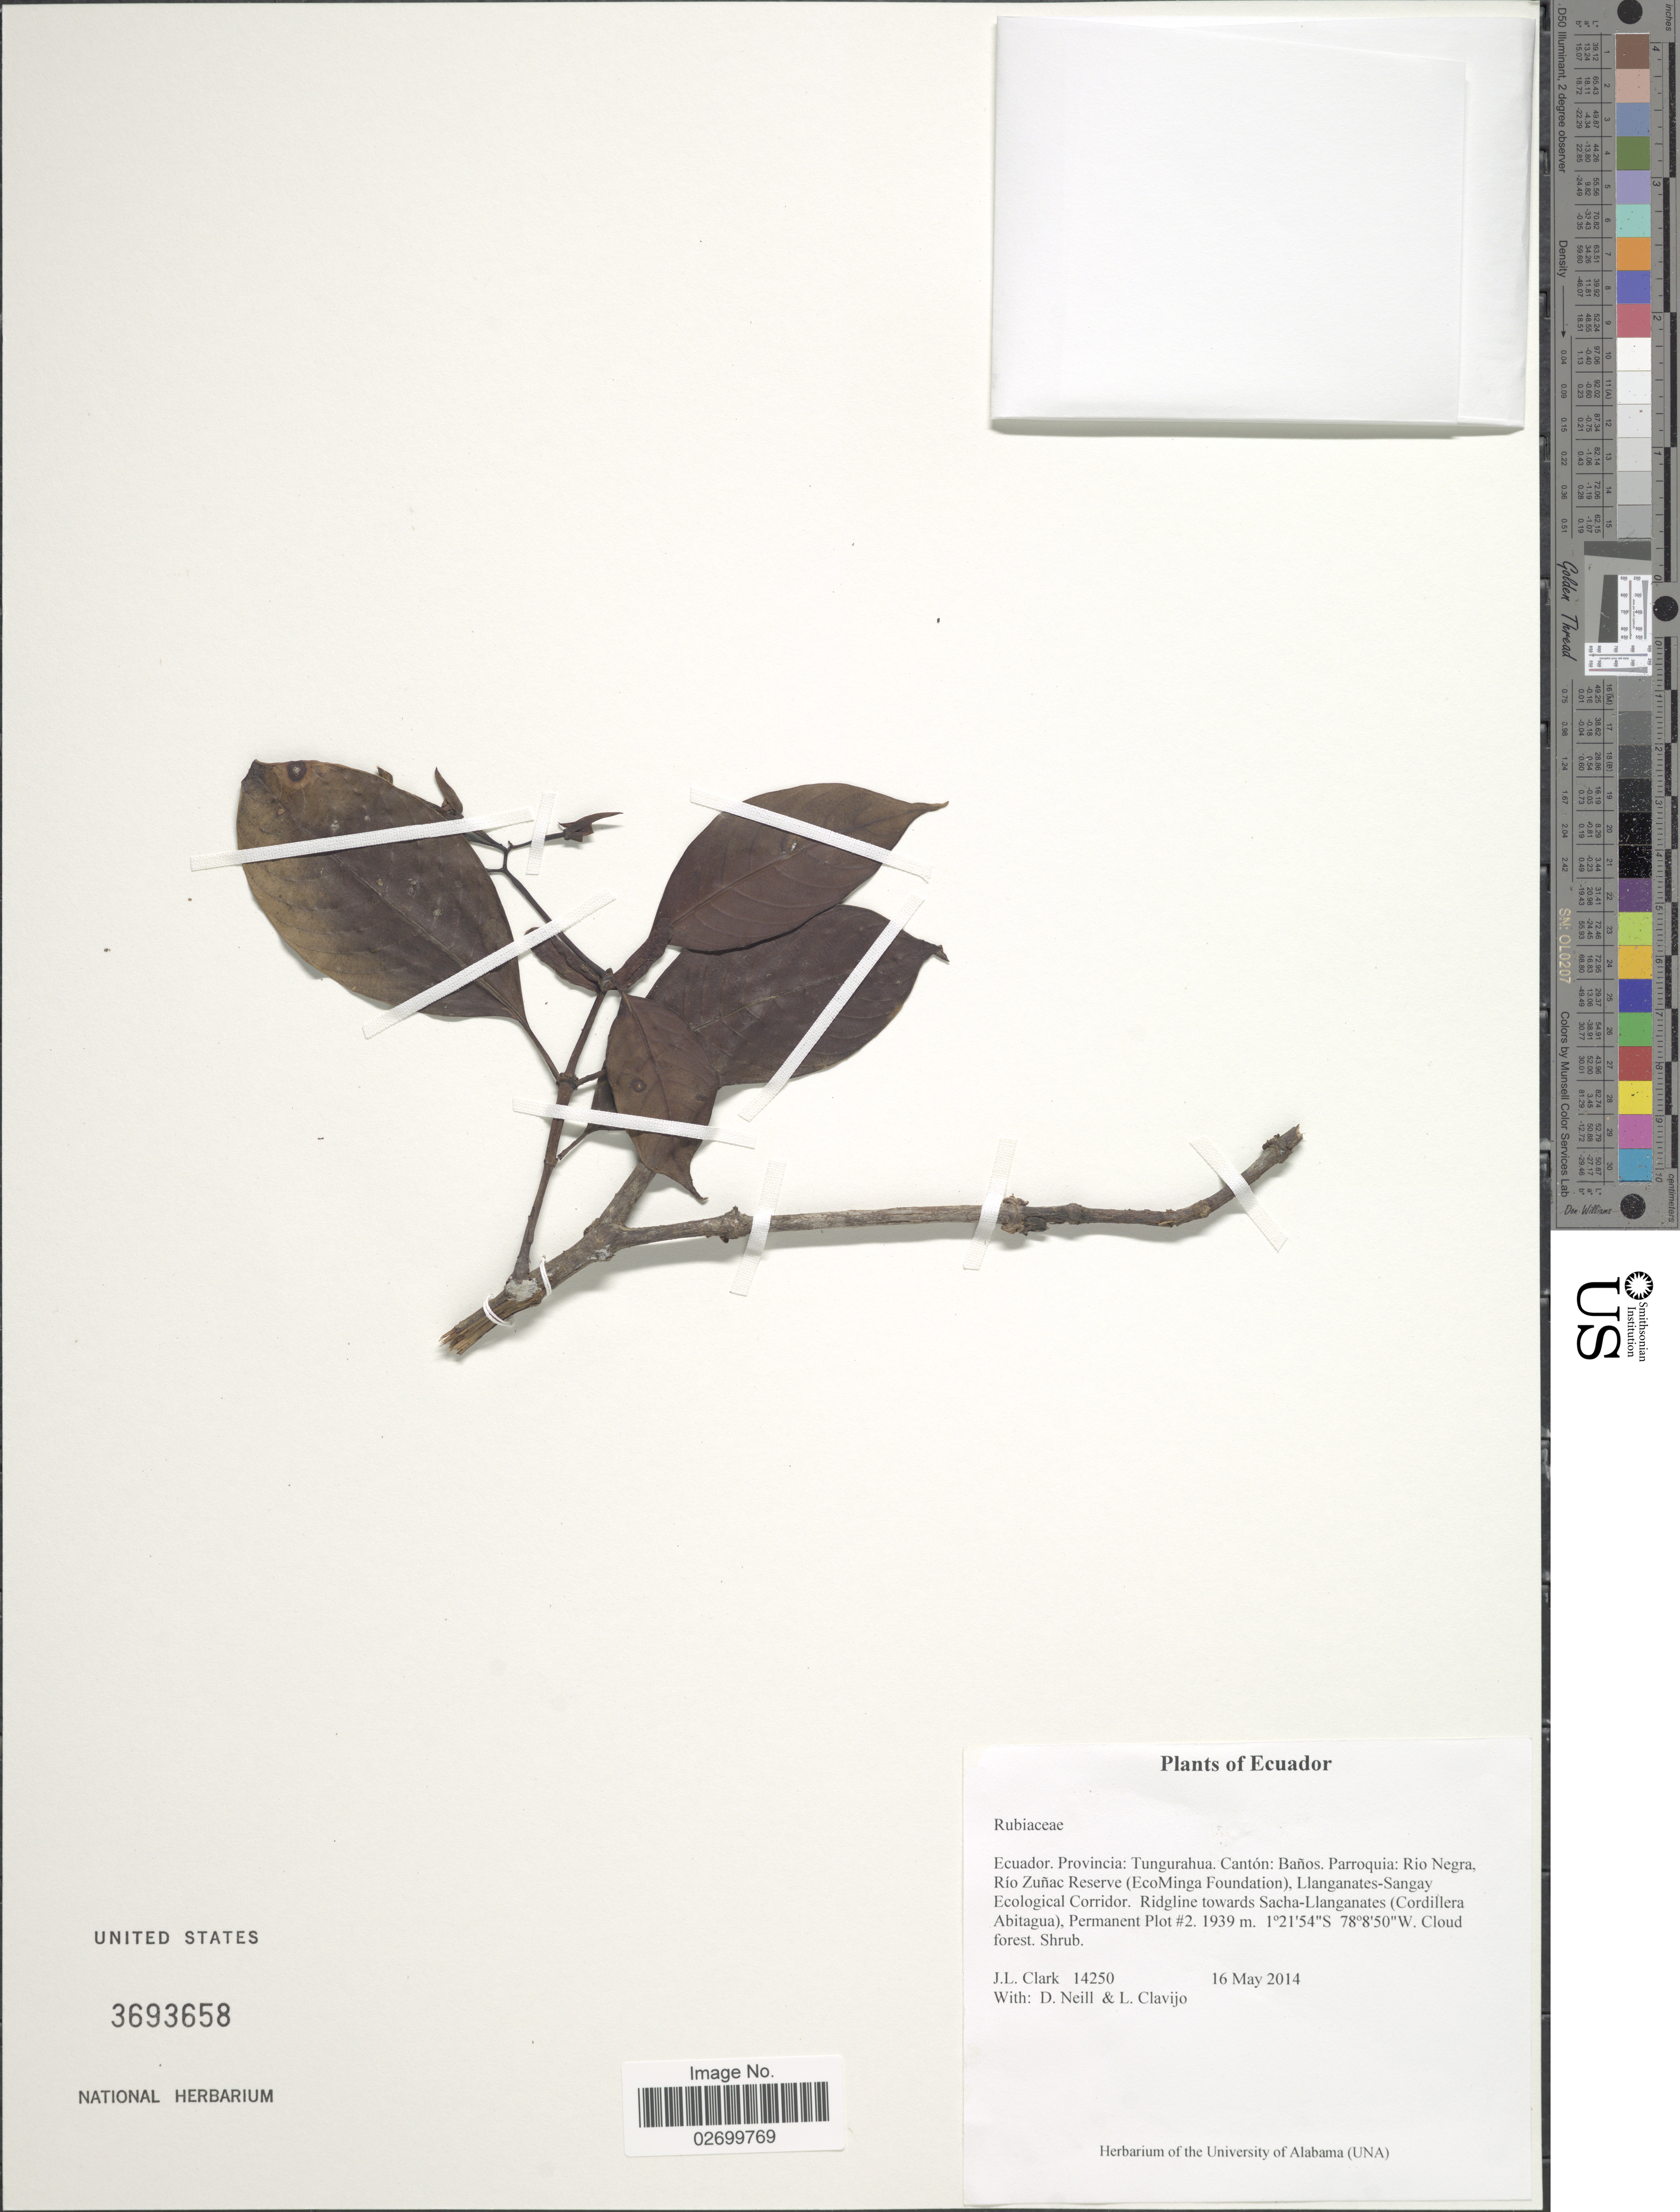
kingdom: Plantae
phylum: Tracheophyta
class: Magnoliopsida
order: Gentianales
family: Rubiaceae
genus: Joosia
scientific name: Joosia oligantha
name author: L. Andersson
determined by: Kirkbride, J. H., Jr.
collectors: J. L. Clark, D. Neill & L. Clavijo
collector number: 14250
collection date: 2014-05-16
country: Ecuador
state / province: Tungurahua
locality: Ecuador. Canton: Banos. Parroquia: Rio Negra, Rio Zunac Reserve (EcoMinga Foundation), Llanganates-Sangay Ecological Corridor. Ridgline towards Sacha-Llanganates (Cordillera Abitagua), Permanent Plot #2.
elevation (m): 1939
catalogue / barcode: US 3693658